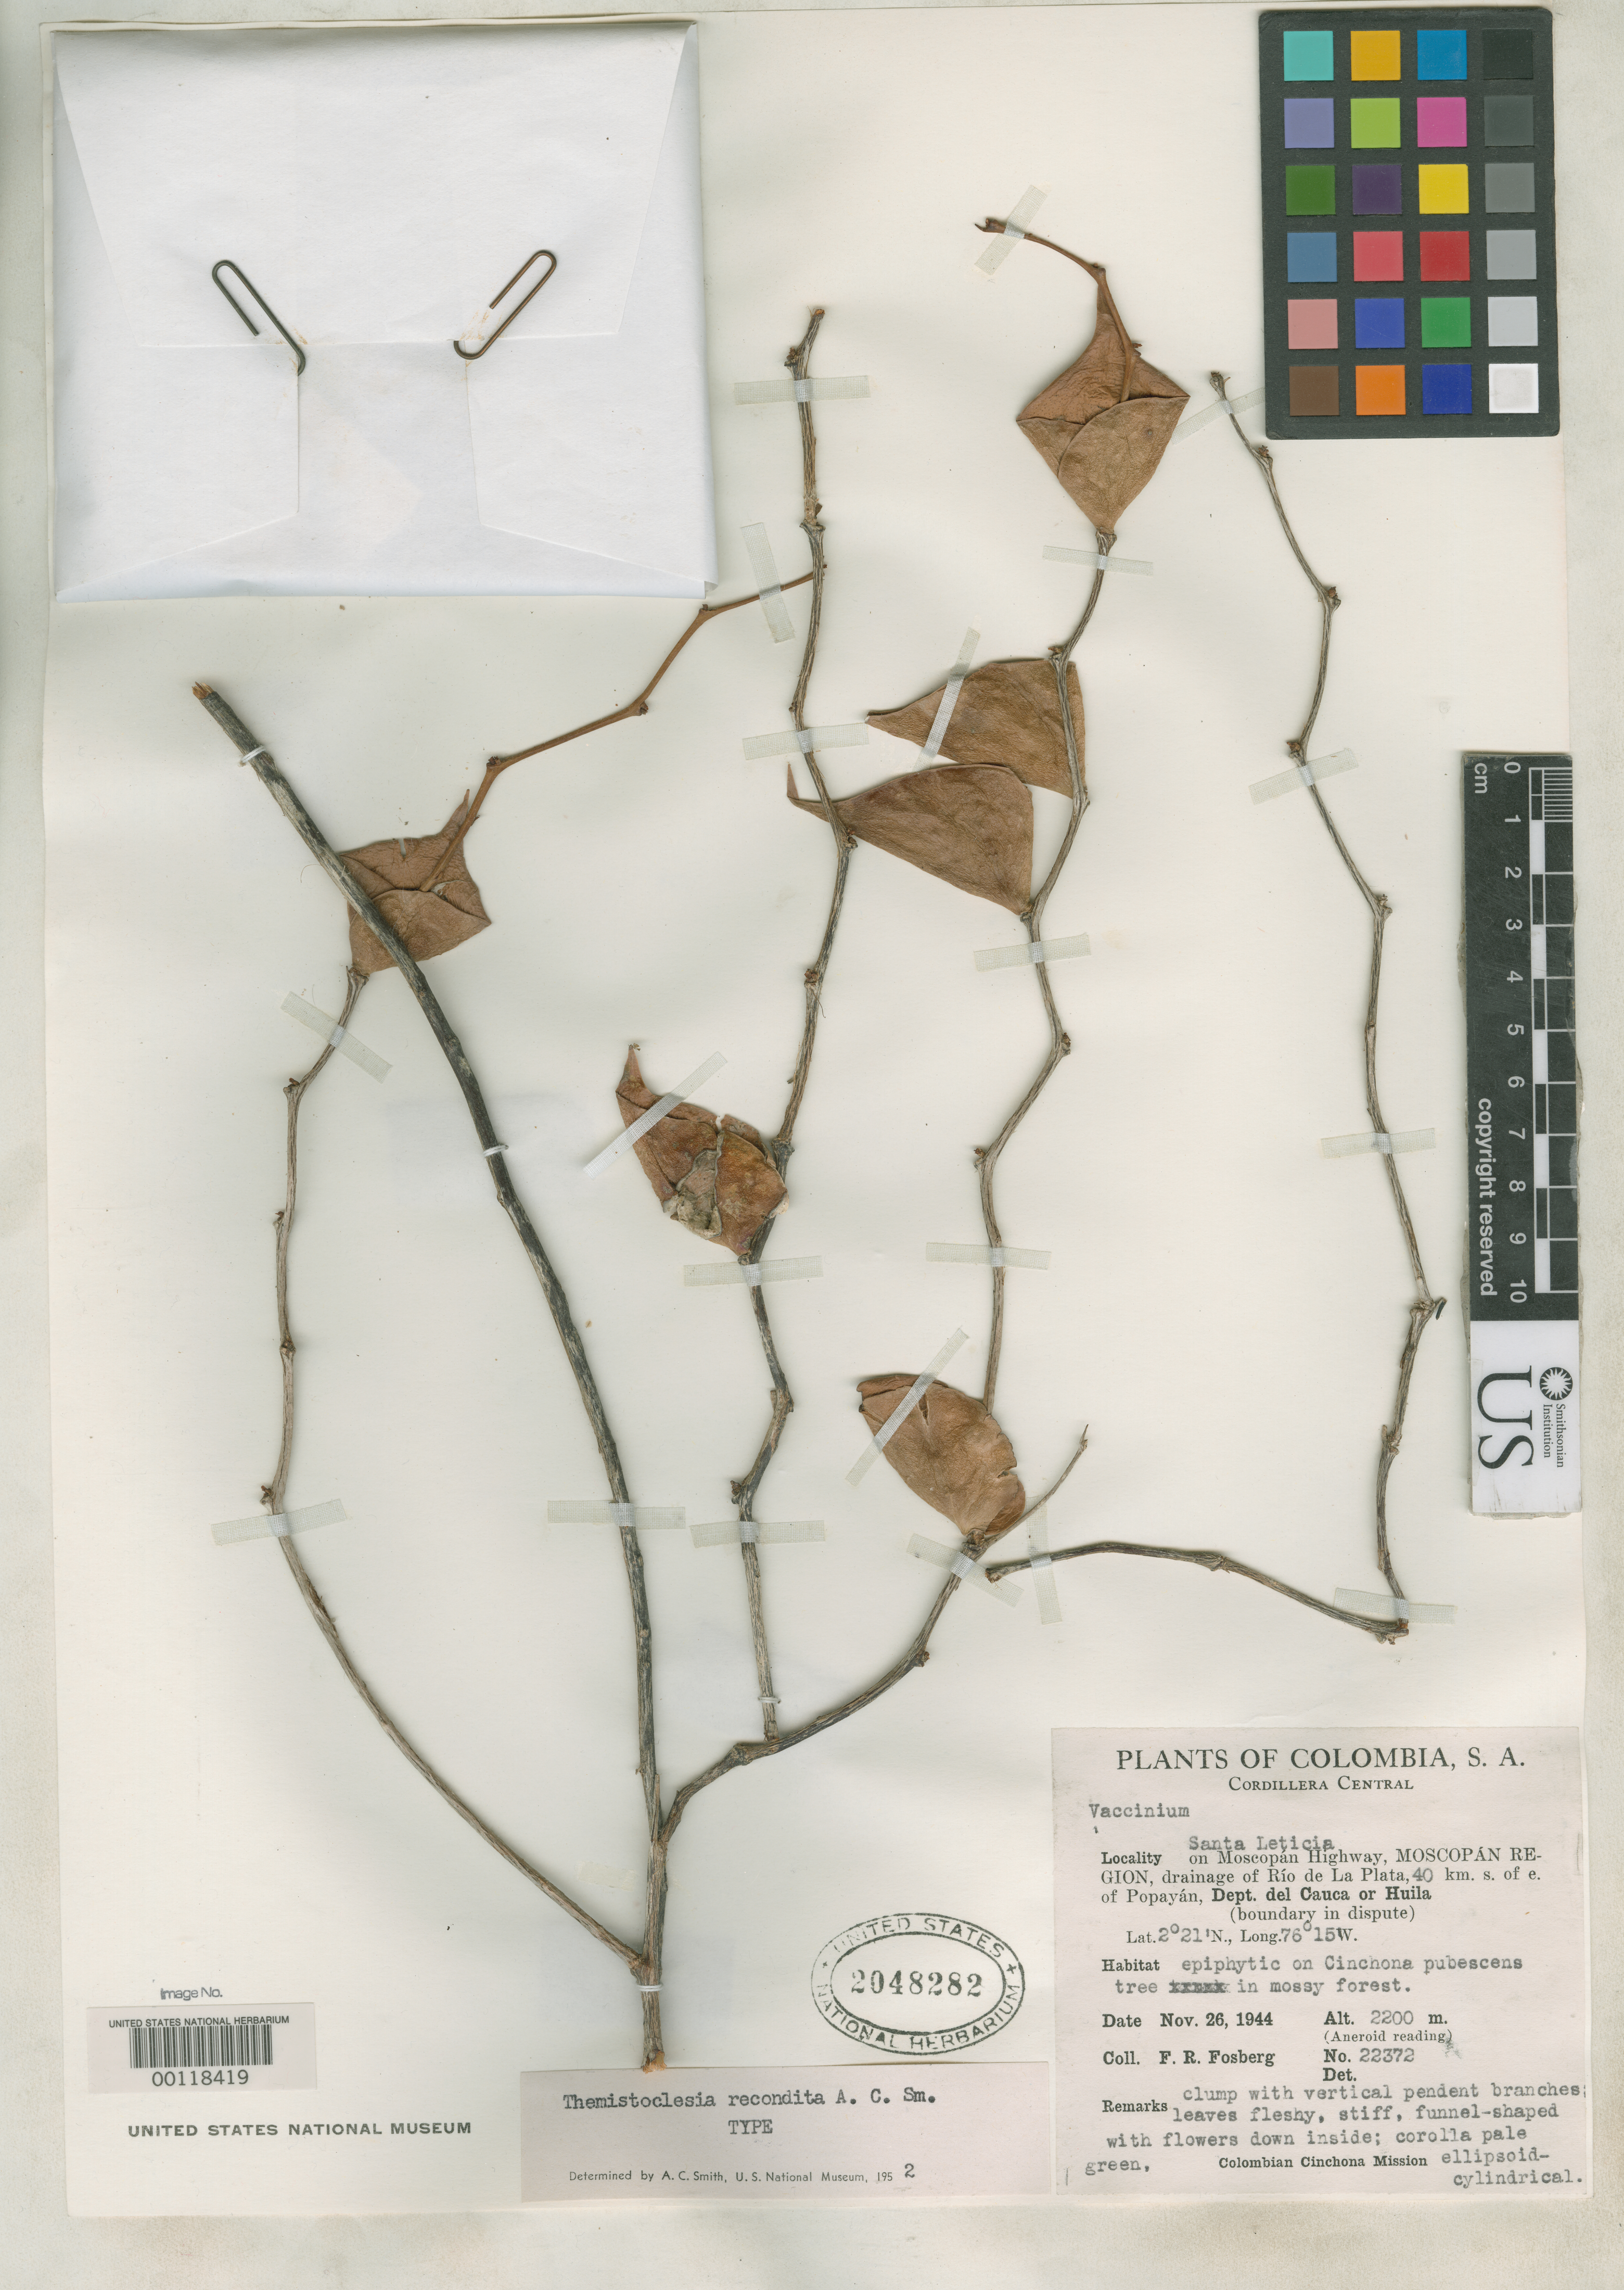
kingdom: Plantae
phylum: Tracheophyta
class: Magnoliopsida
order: Ericales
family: Ericaceae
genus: Themistoclesia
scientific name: Themistoclesia recondita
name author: A.C. Sm.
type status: Holotype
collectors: F. R. Fosberg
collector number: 22372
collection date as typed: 26 Nov 1944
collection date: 1944-11-26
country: Colombia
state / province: Cauca / Huila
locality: Santa Leticia on Mosco Pan Hwy., 40 km SE of Popayan.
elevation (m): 2200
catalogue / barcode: US 2048282